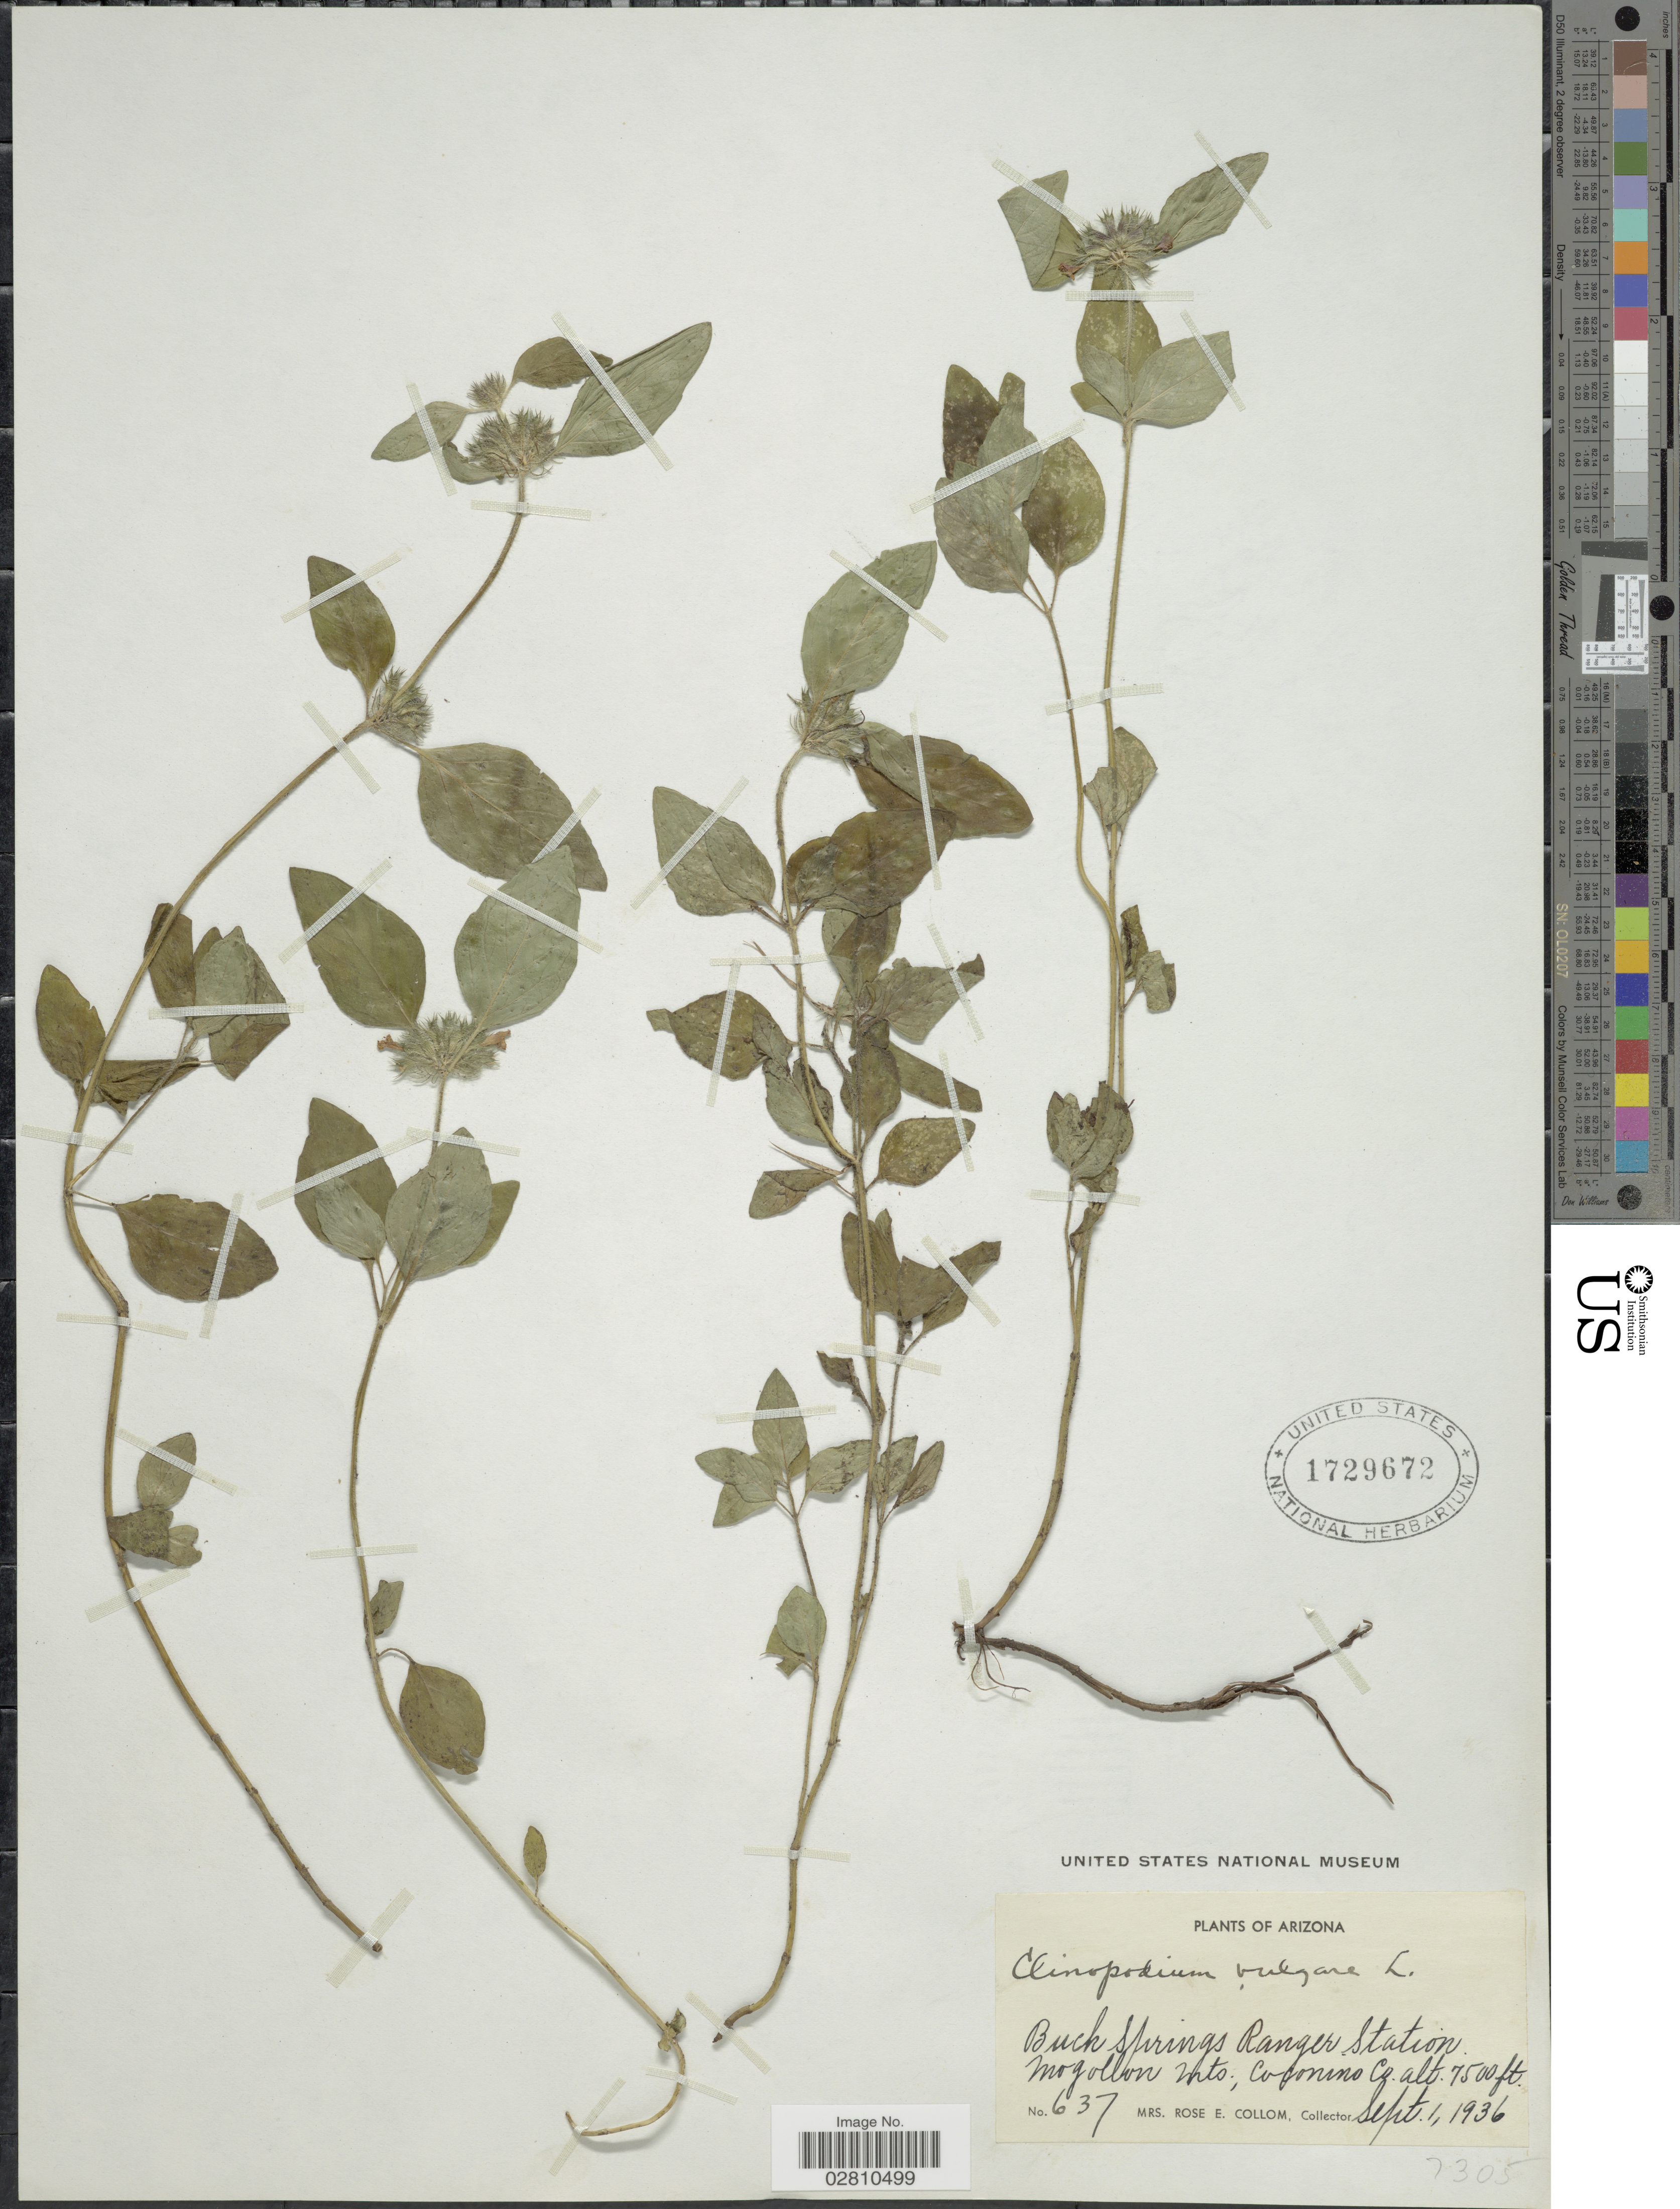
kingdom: Plantae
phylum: Tracheophyta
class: Magnoliopsida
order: Lamiales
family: Lamiaceae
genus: Clinopodium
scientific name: Clinopodium vulgare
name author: L.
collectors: R. E. Collom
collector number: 637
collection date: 1936-09-01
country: United States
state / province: Arizona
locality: Buck Springs Ranger Station, Mogollon Mts; Coconino Co.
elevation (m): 2286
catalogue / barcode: US 1729672